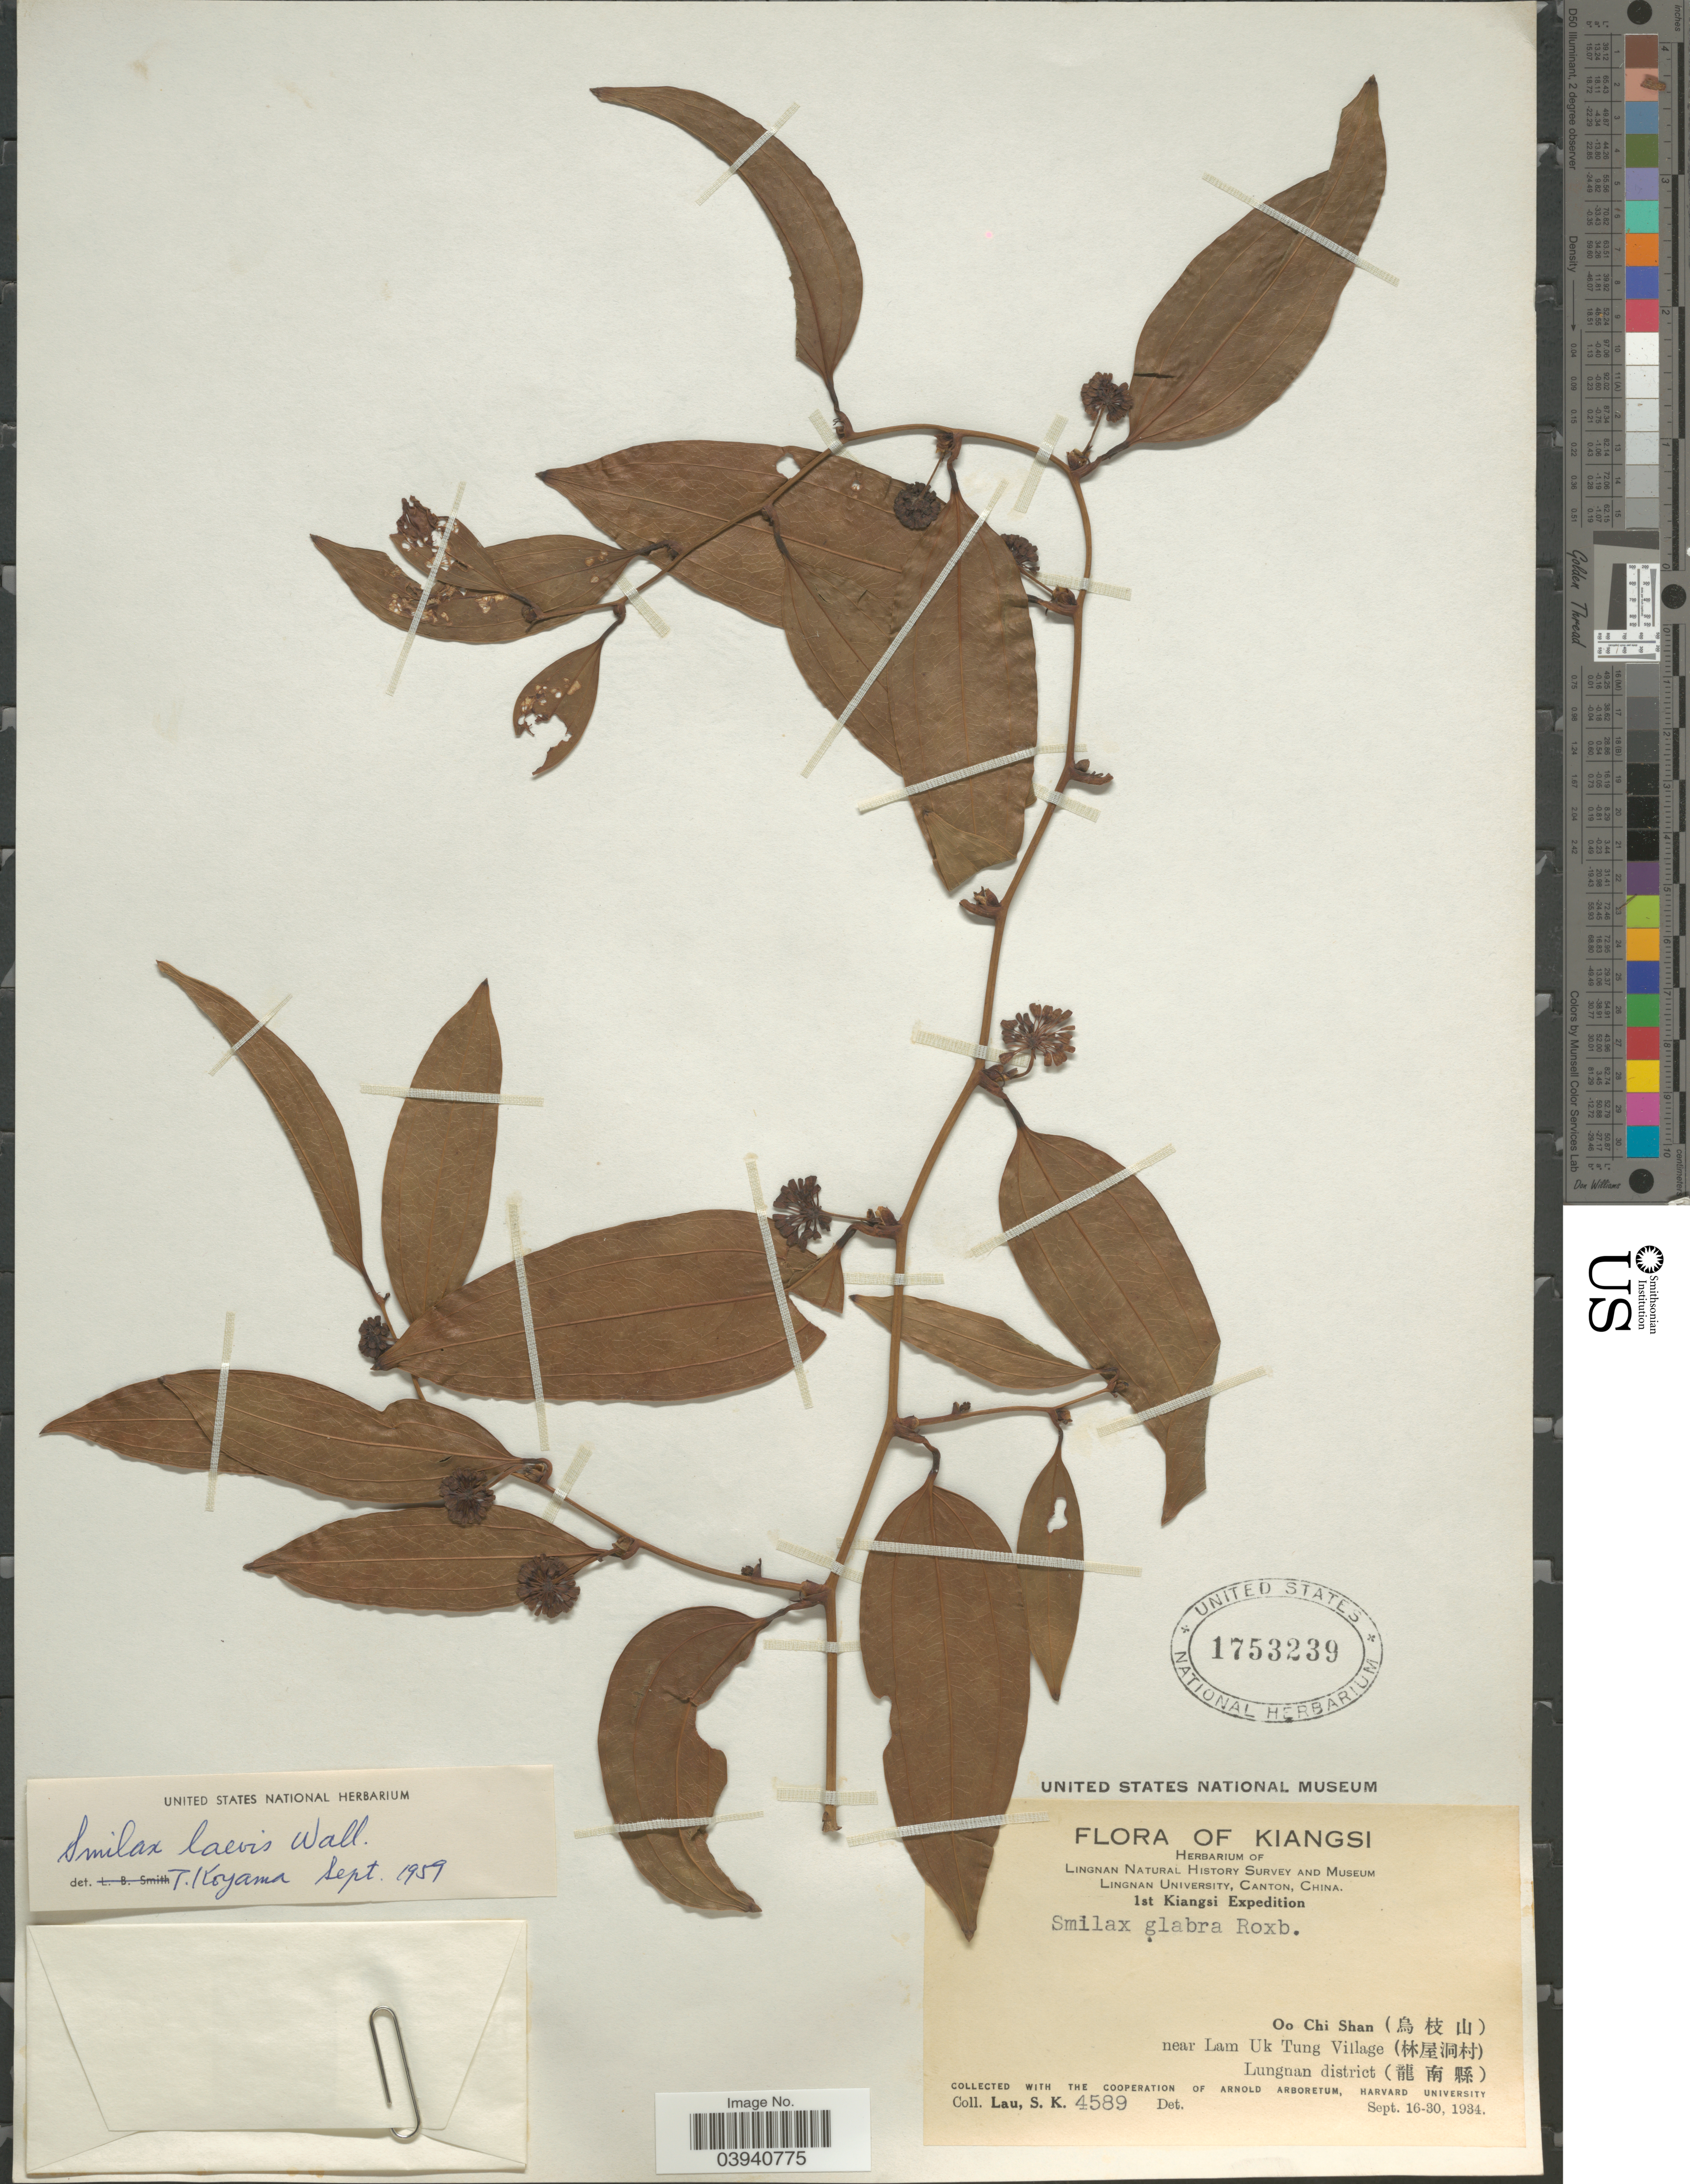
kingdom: Plantae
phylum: Tracheophyta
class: Liliopsida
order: Liliales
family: Smilacaceae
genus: Smilax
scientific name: Smilax glabra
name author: Roxb.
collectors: S. K. Lau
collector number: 4589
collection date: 1934-09-16/1934-09-30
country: China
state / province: Jiangxi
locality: Kiangsi. Oo Chi Shan (X) near Lam Uk Tung Village (X) Lungnan district (X).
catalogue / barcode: US 1753239